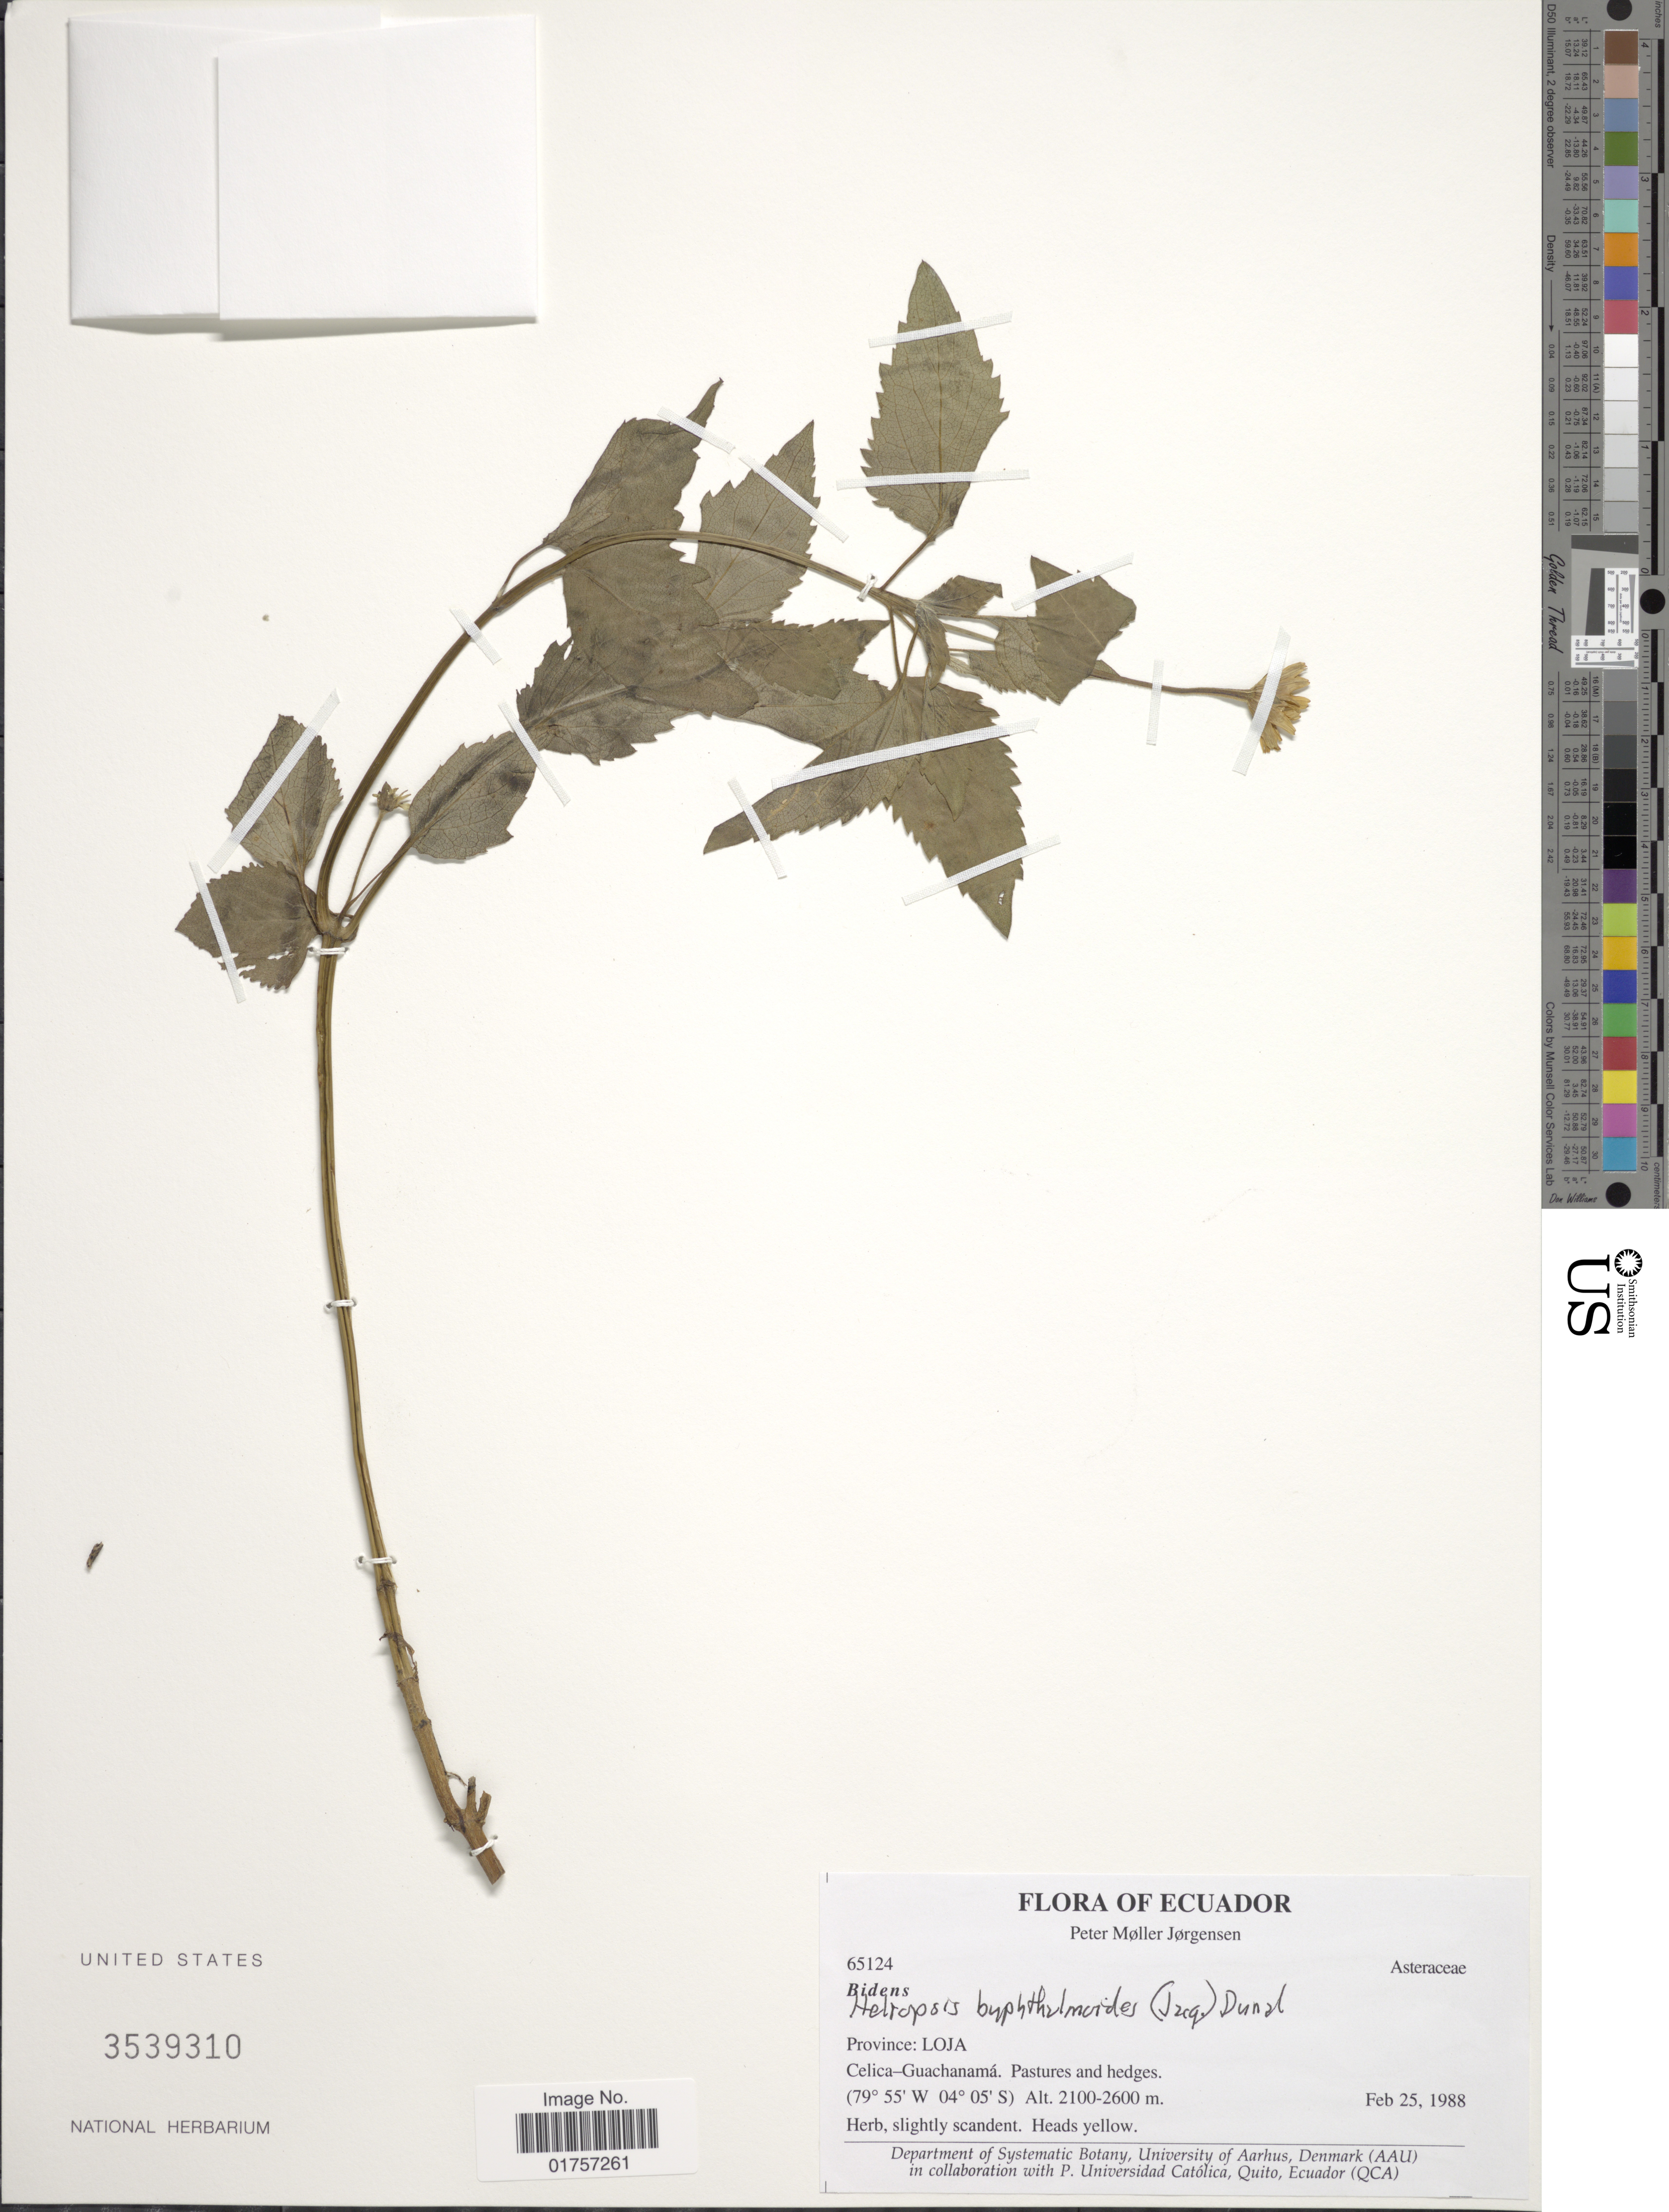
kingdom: Plantae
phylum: Tracheophyta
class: Magnoliopsida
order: Asterales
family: Asteraceae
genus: Heliopsis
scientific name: Heliopsis buphthalmoides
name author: (Jacq.) Dunal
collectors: P. M. Jørgensen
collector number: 65124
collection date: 1988-02-25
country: Ecuador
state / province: Loja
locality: Celica-Guachanamá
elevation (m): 2100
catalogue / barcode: US 3539310